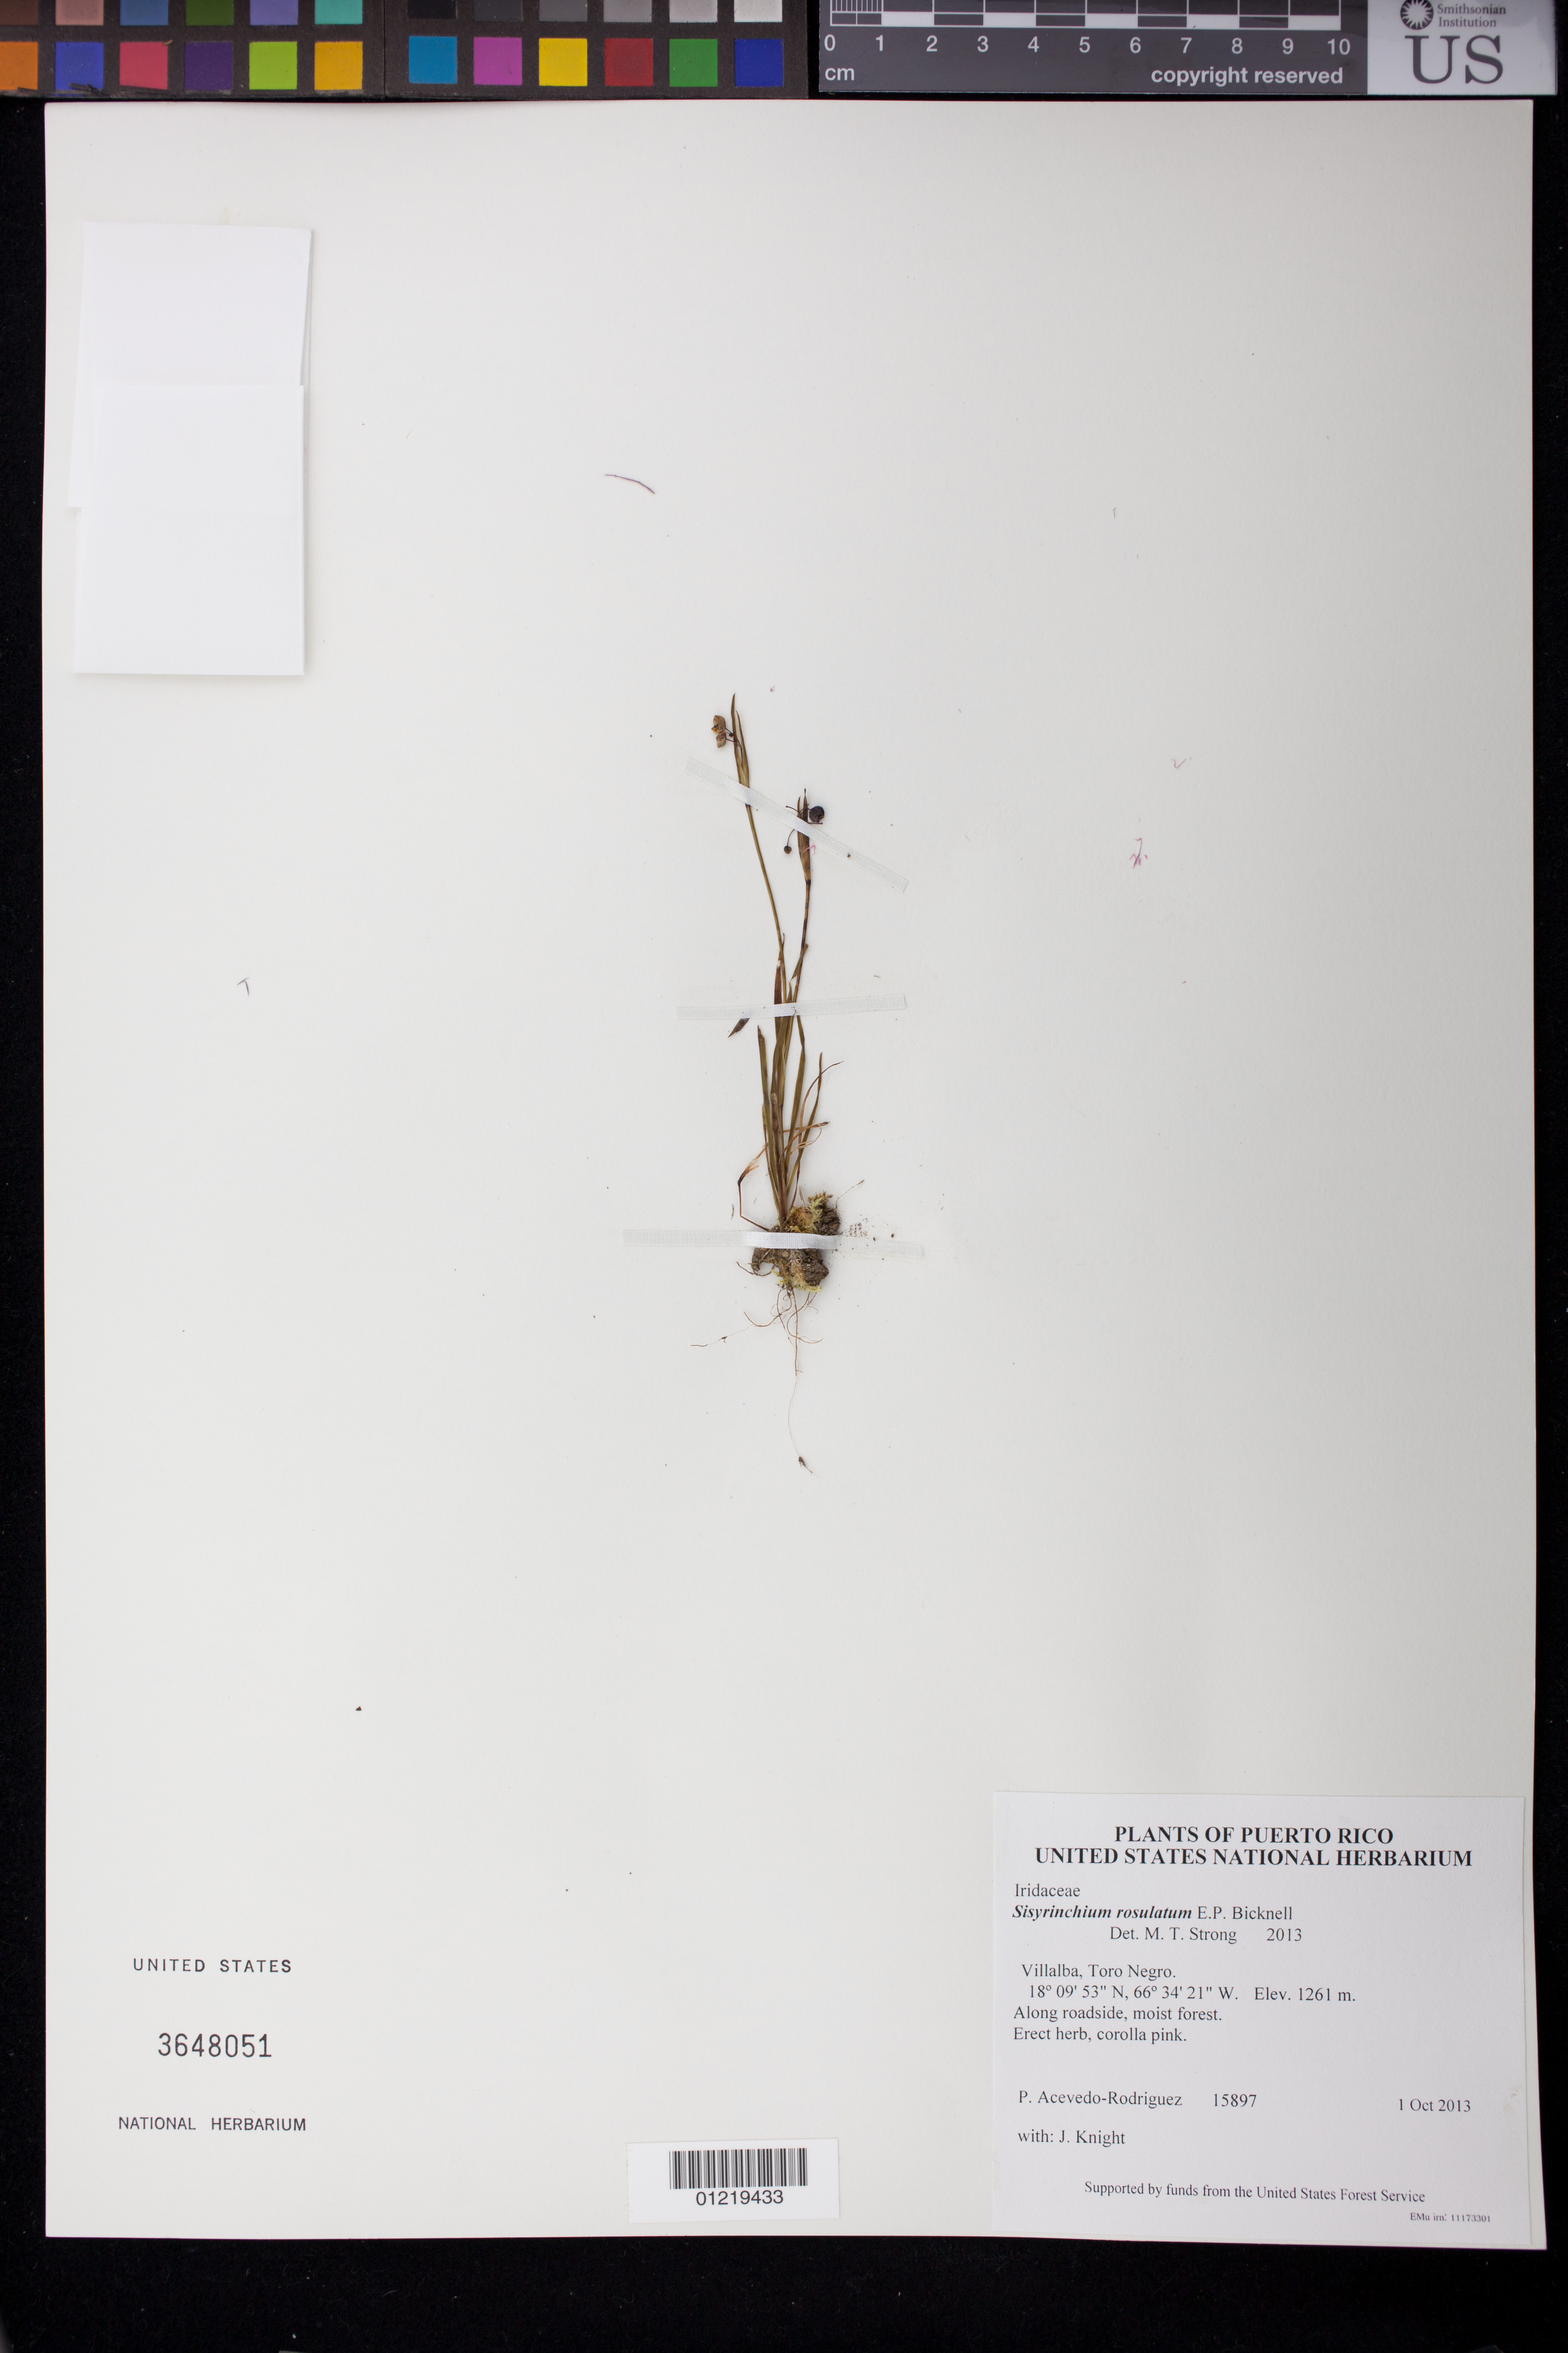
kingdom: Plantae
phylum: Tracheophyta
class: Liliopsida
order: Asparagales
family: Iridaceae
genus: Sisyrinchium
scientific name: Sisyrinchium rosulatum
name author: E.P. Bicknell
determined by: Strong, M. T., (US), Smithsonian Institution - National Museum of Natural History (UNITED STATES)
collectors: P. Acevedo-Rodr. & J. Knight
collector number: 15897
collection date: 2013-10-01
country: Puerto Rico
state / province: Villalba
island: Puerto Rico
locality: Toro Negro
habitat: Along roadside, moist forest.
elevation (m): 1261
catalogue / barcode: US 3648051